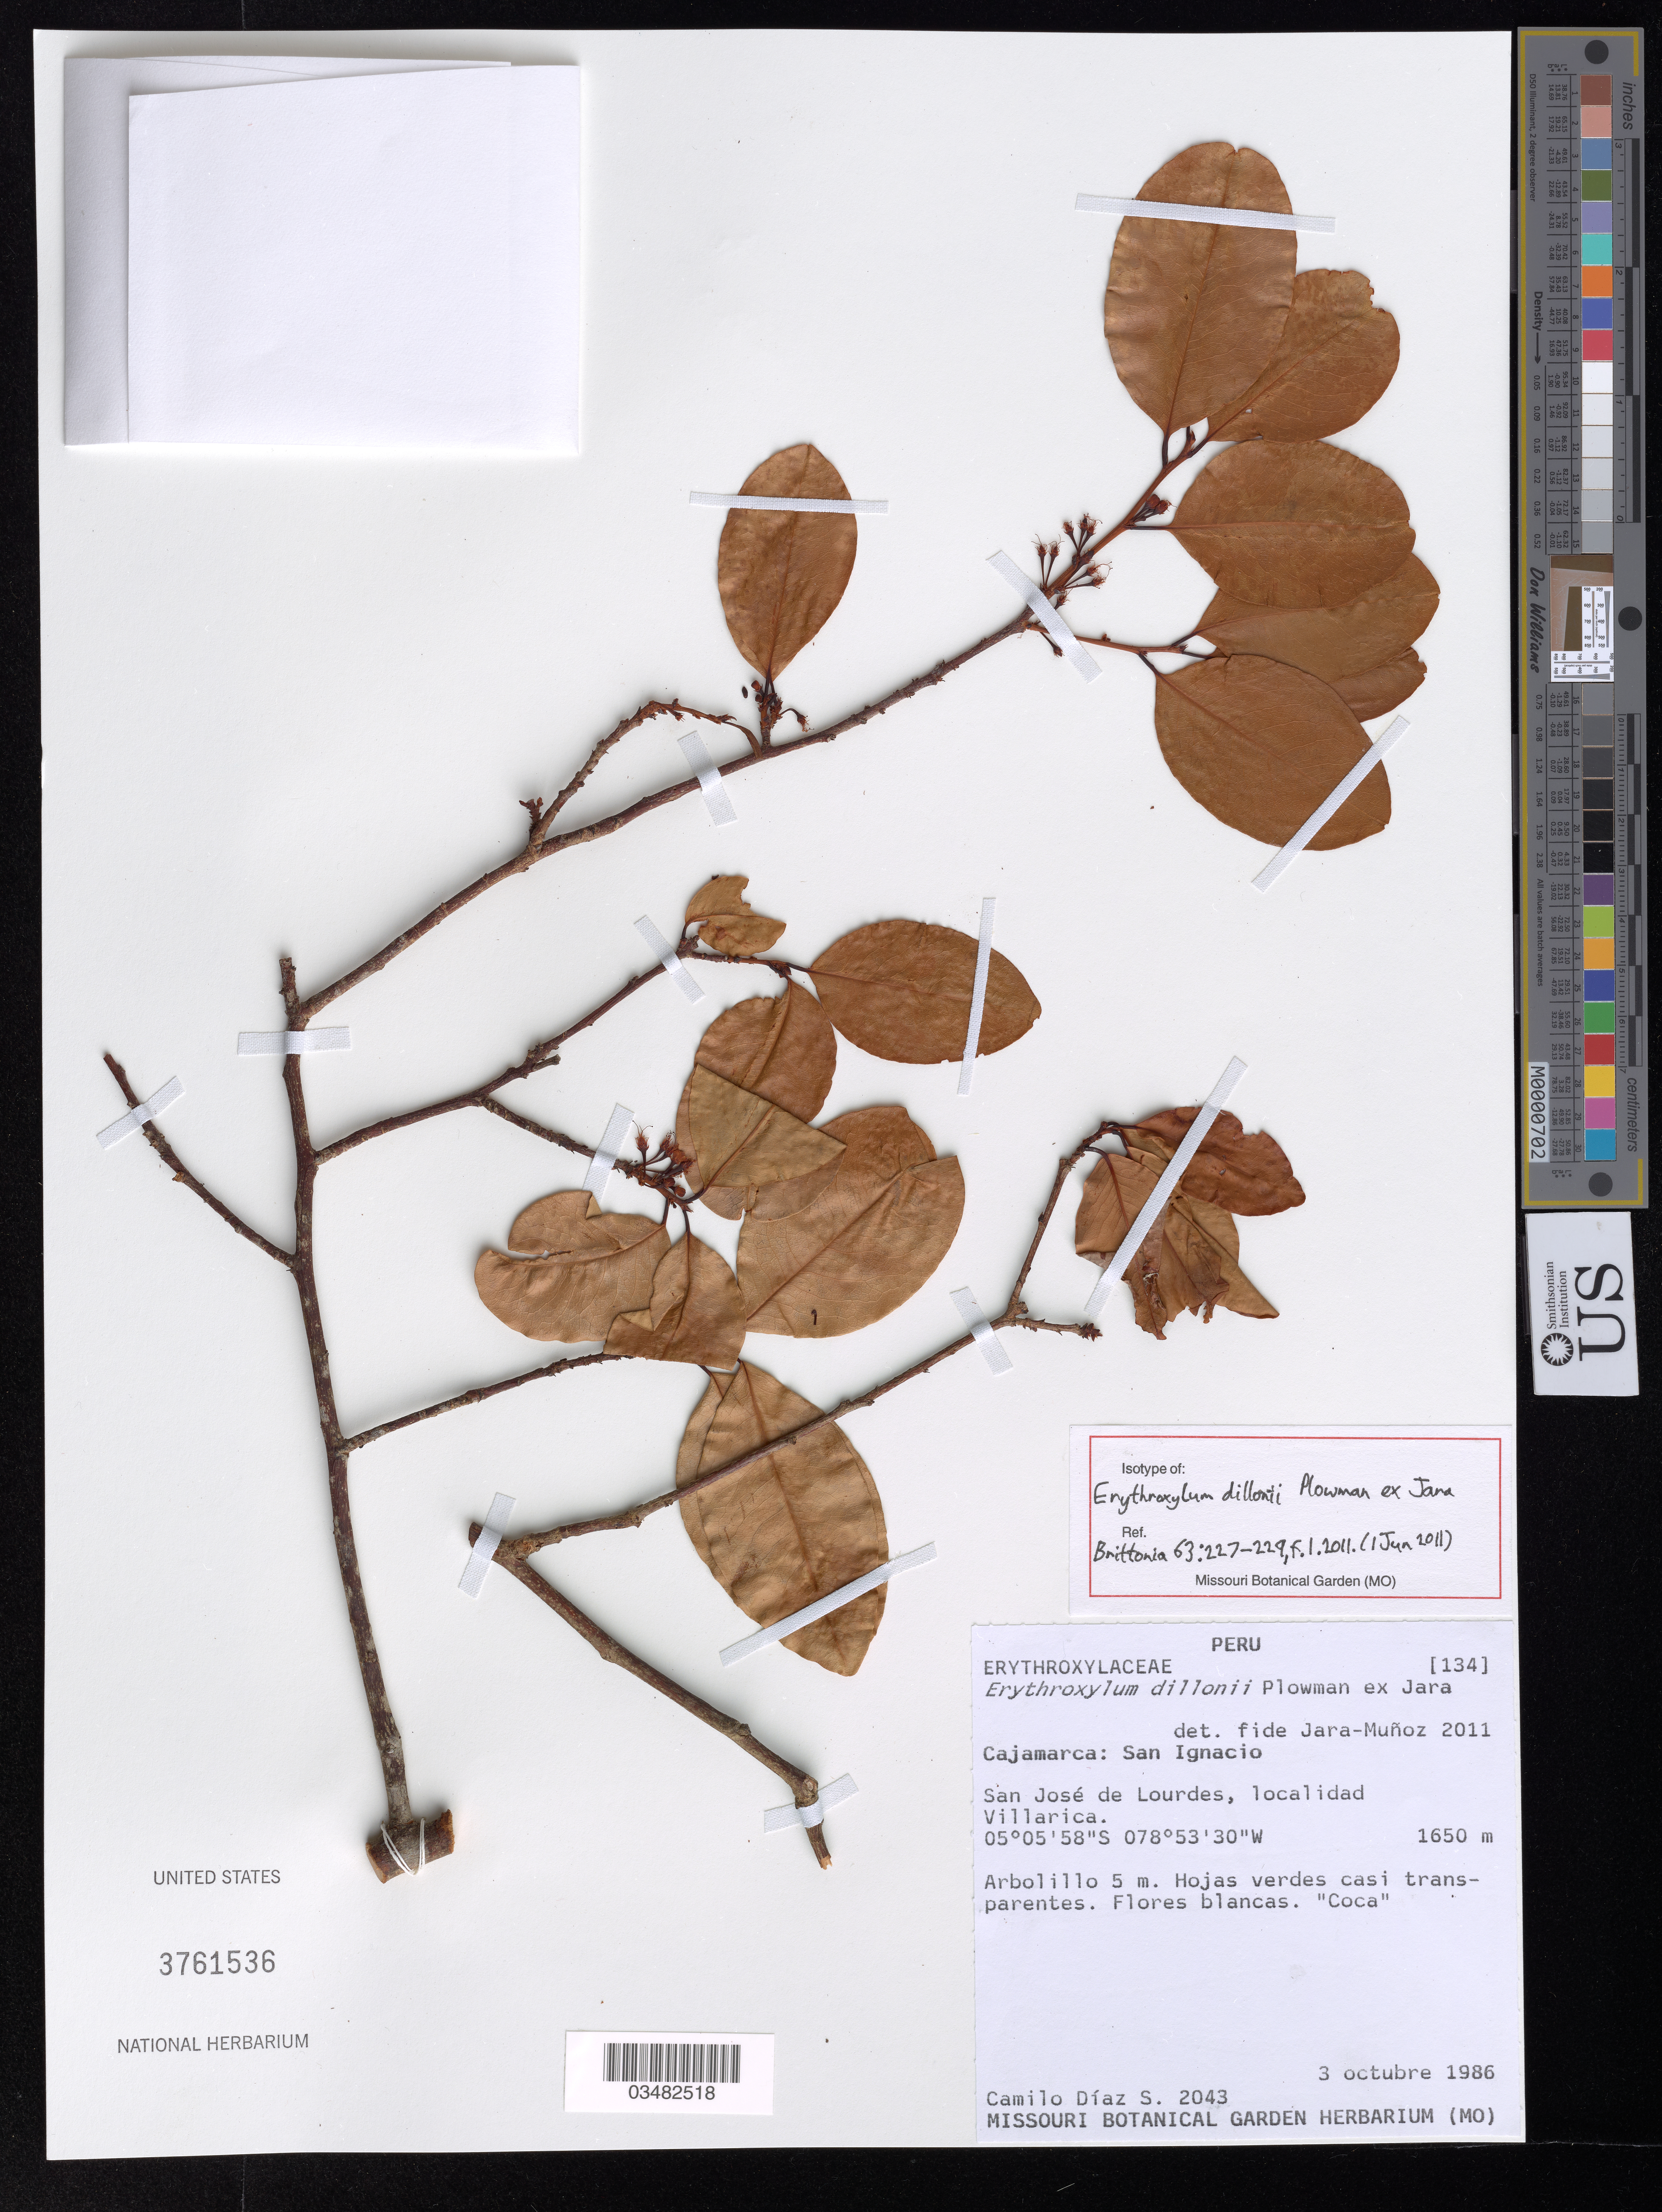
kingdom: Plantae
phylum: Tracheophyta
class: Magnoliopsida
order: Malpighiales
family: Erythroxylaceae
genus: Erythroxylum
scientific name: Erythroxylum dillonii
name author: Plowman ex Jara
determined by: Jara, O. A.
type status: Isotype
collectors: C. Diaz Santibanez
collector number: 2043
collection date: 1986-10-03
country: Peru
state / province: Cajamarca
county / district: San Ignacio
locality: San José de Lourdes, Villarica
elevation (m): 1650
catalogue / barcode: US 3761536